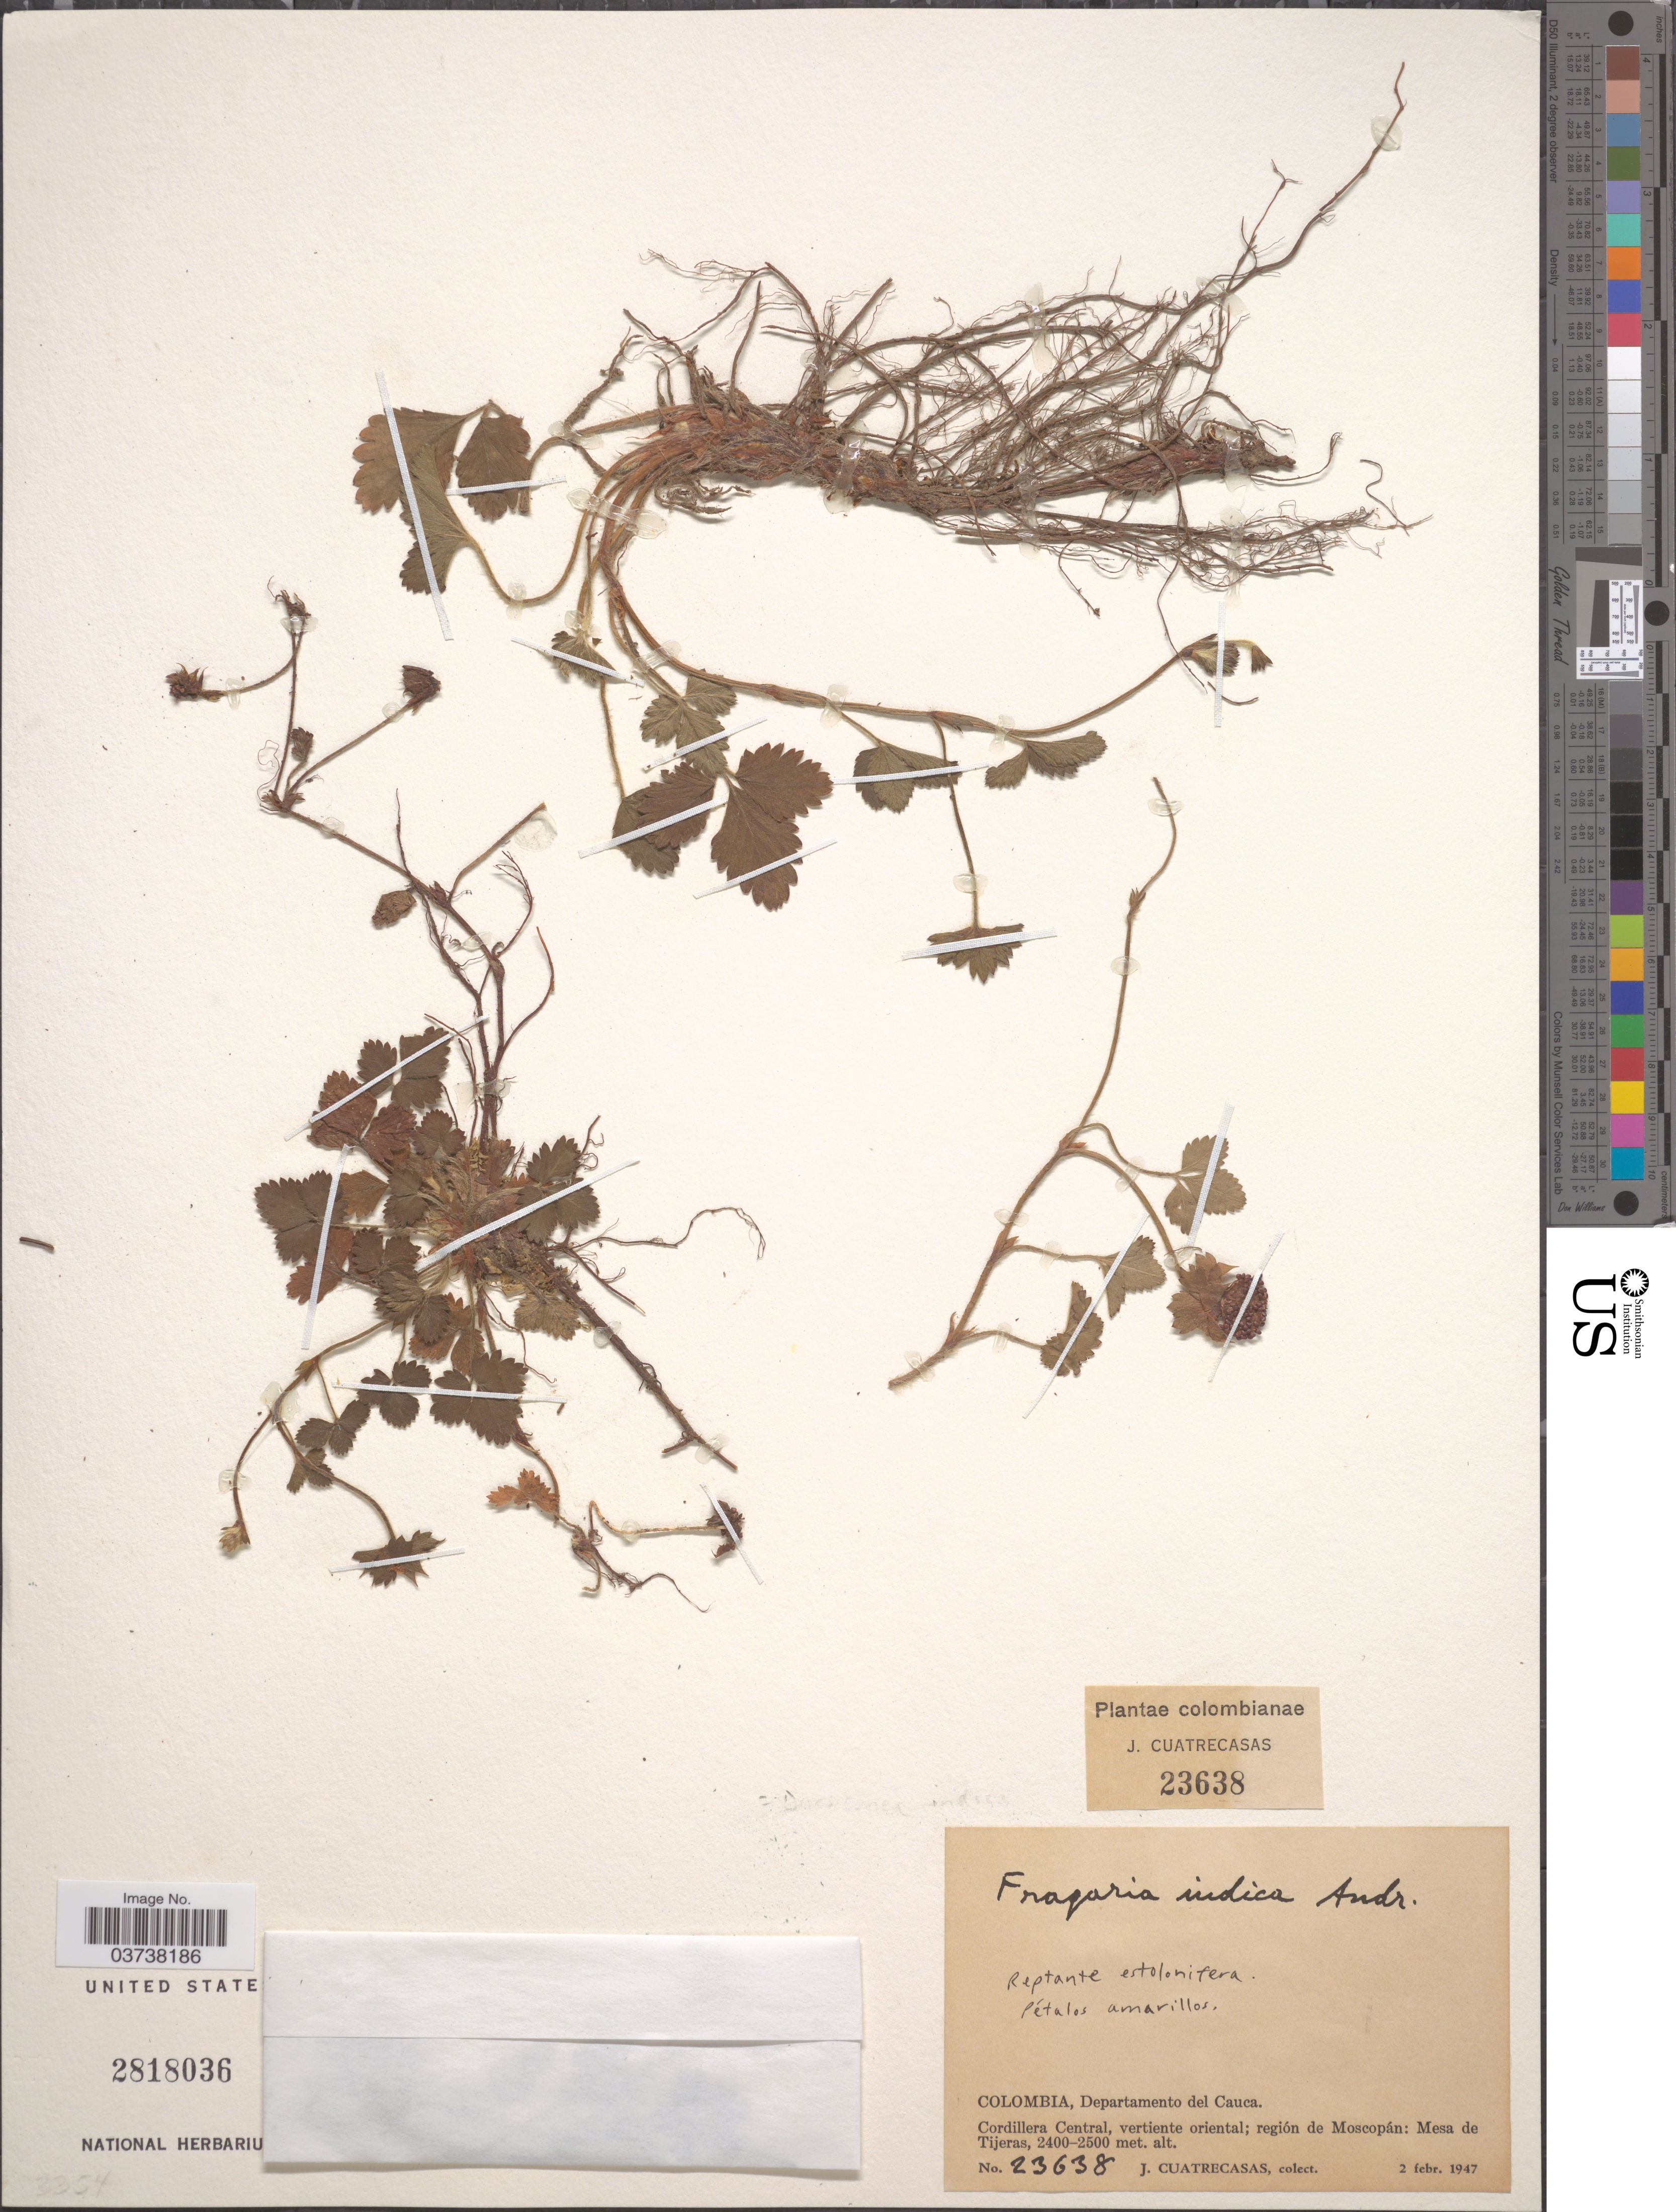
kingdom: Plantae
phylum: Tracheophyta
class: Magnoliopsida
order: Rosales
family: Rosaceae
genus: Potentilla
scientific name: Potentilla indica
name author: (Andrews) Th. Wolf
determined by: Strong, Mark T., (BOT), Smithsonian Institution - National Museum of Natural History (UNITED STATES)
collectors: J. Cuatrecasas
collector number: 23638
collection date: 1947-02-02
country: Colombia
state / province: Cauca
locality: Departamento del Cauca. Cordillera Central, vertiente oriental; región de Moscopán: Mesa de Tijeras.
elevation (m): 2400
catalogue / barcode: US 2818036